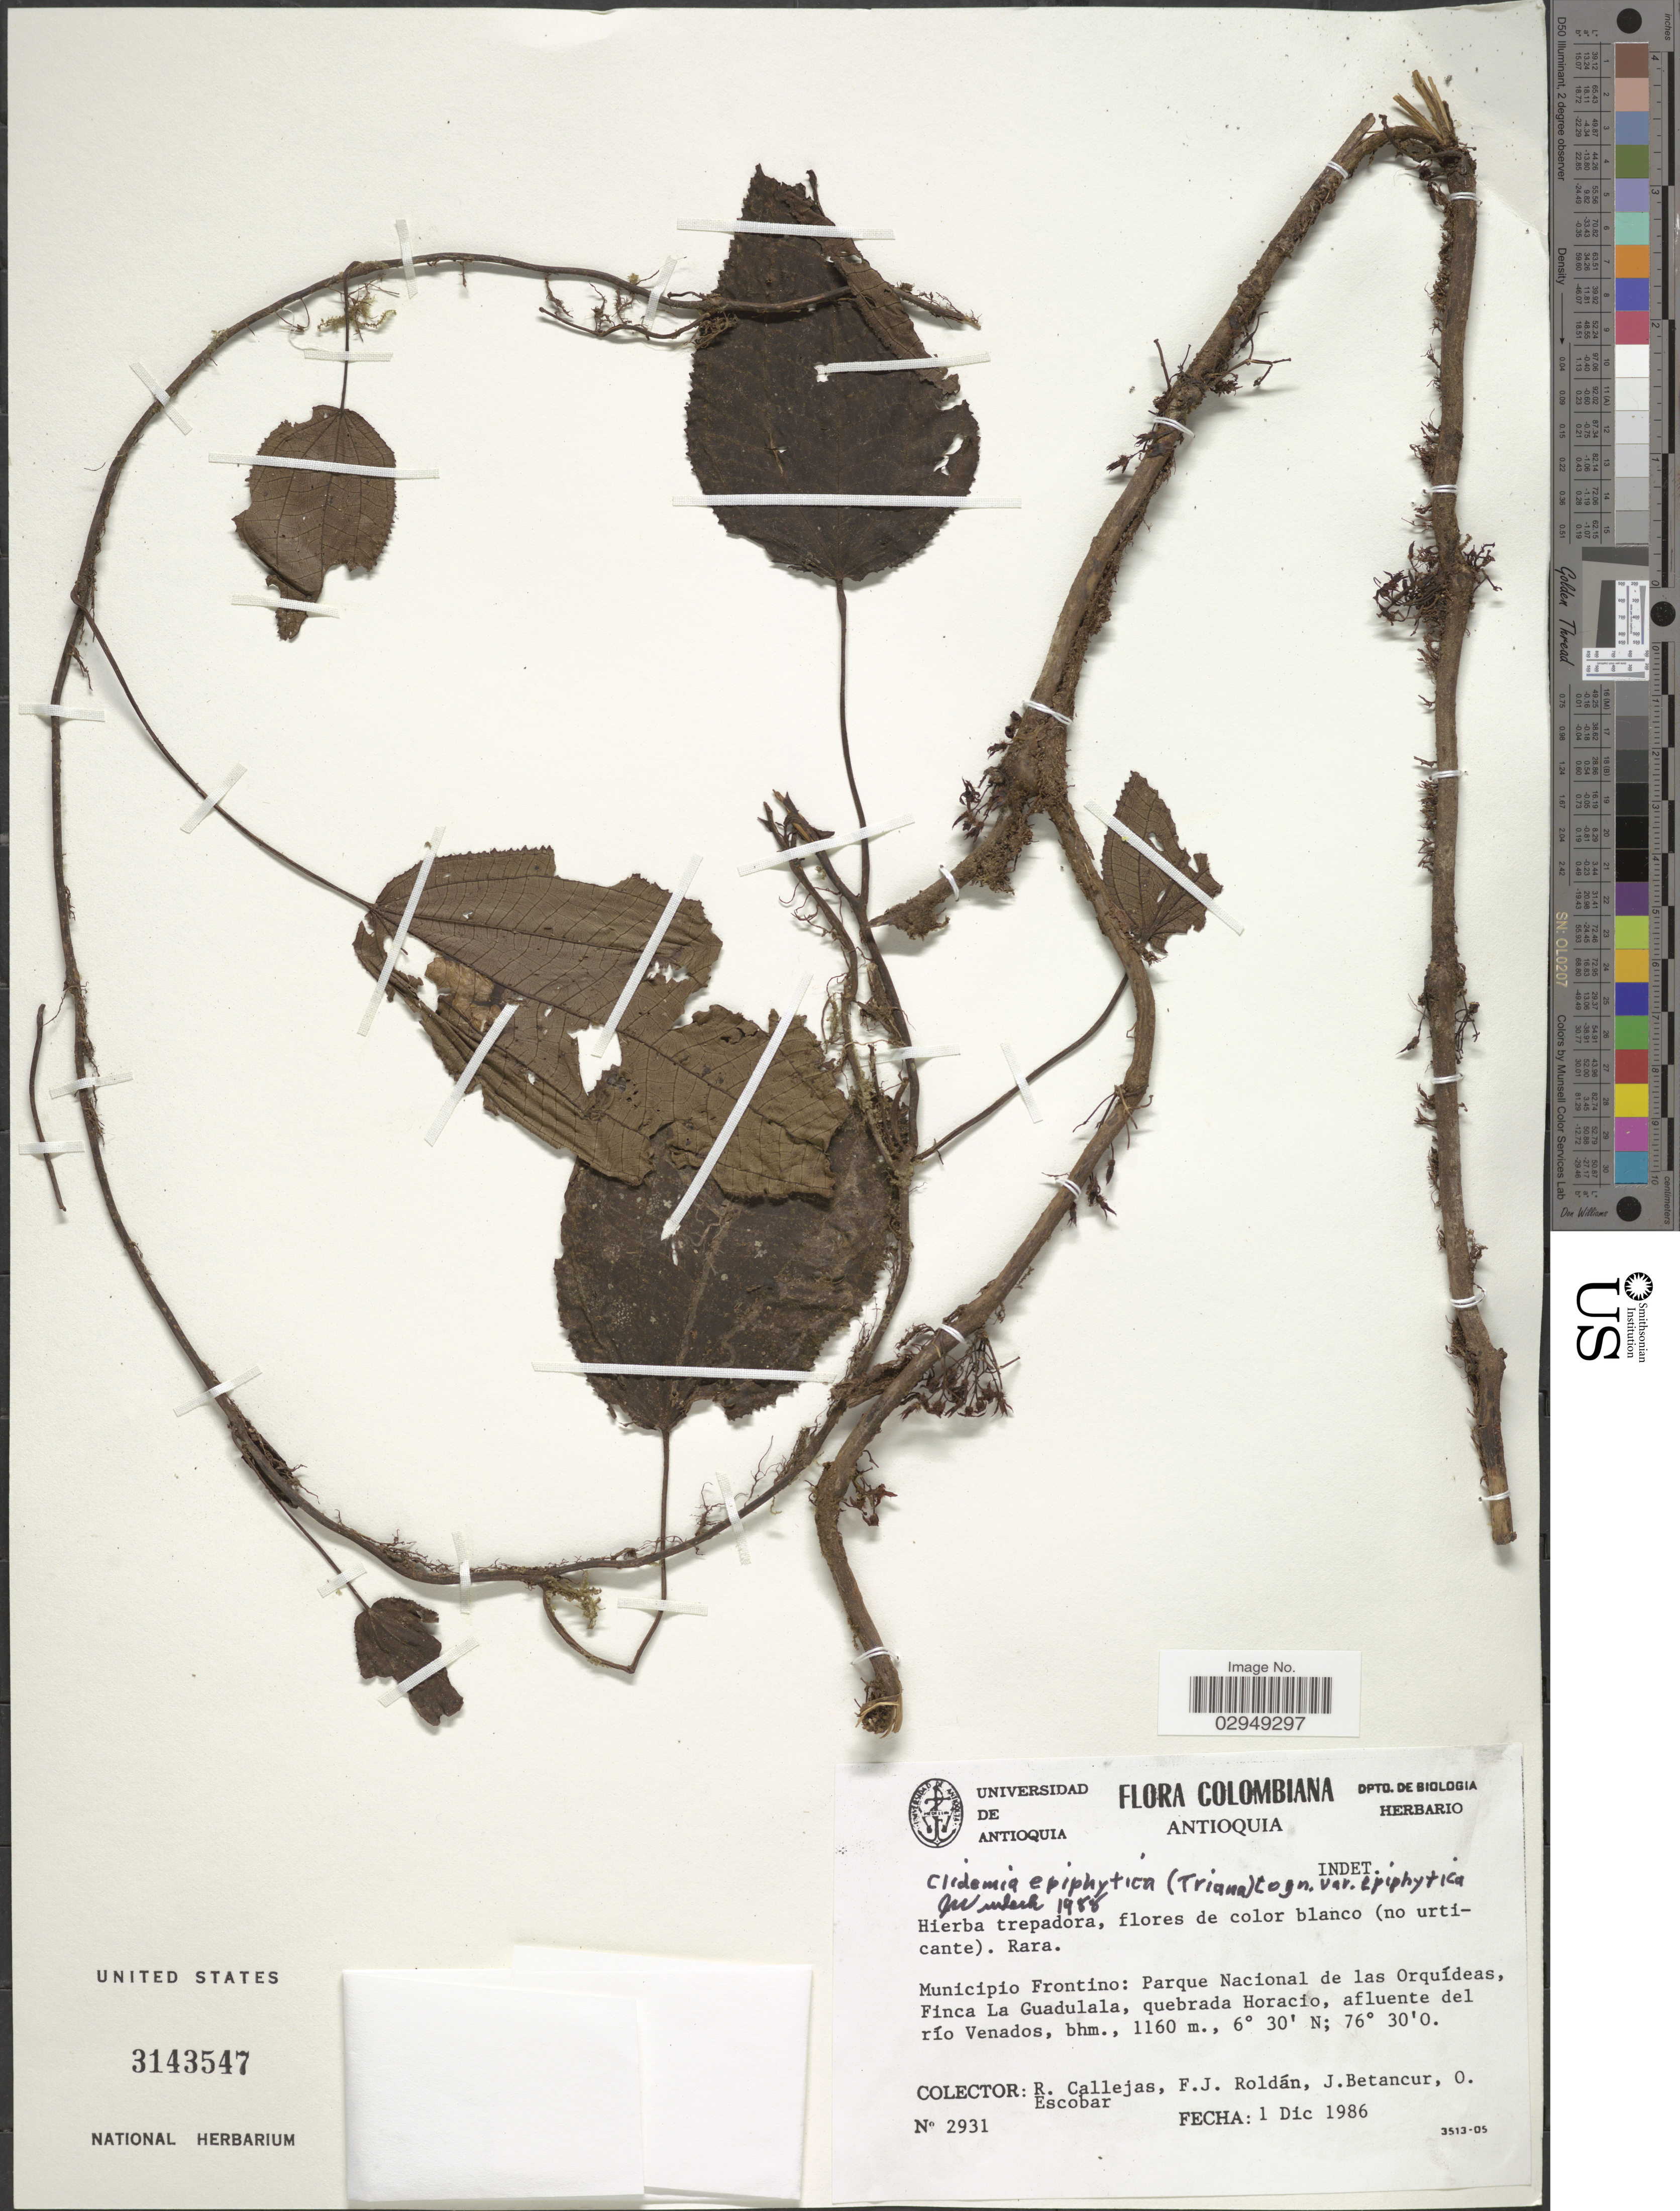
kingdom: Plantae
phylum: Tracheophyta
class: Magnoliopsida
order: Myrtales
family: Melastomataceae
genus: Clidemia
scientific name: Clidemia epiphytica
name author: (Triana) Cogn.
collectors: R. Callejas, F. J. Roldán, J. Betancur & O. Escobar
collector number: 2931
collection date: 1986-12-01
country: Colombia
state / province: Antioquia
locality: Municipio Frontino: Parque Nacional de las Orquídeas, Finca La Guadulala, quebrada Horacio, afluente del río Venados, bhm.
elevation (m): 1160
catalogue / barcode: US 3143547